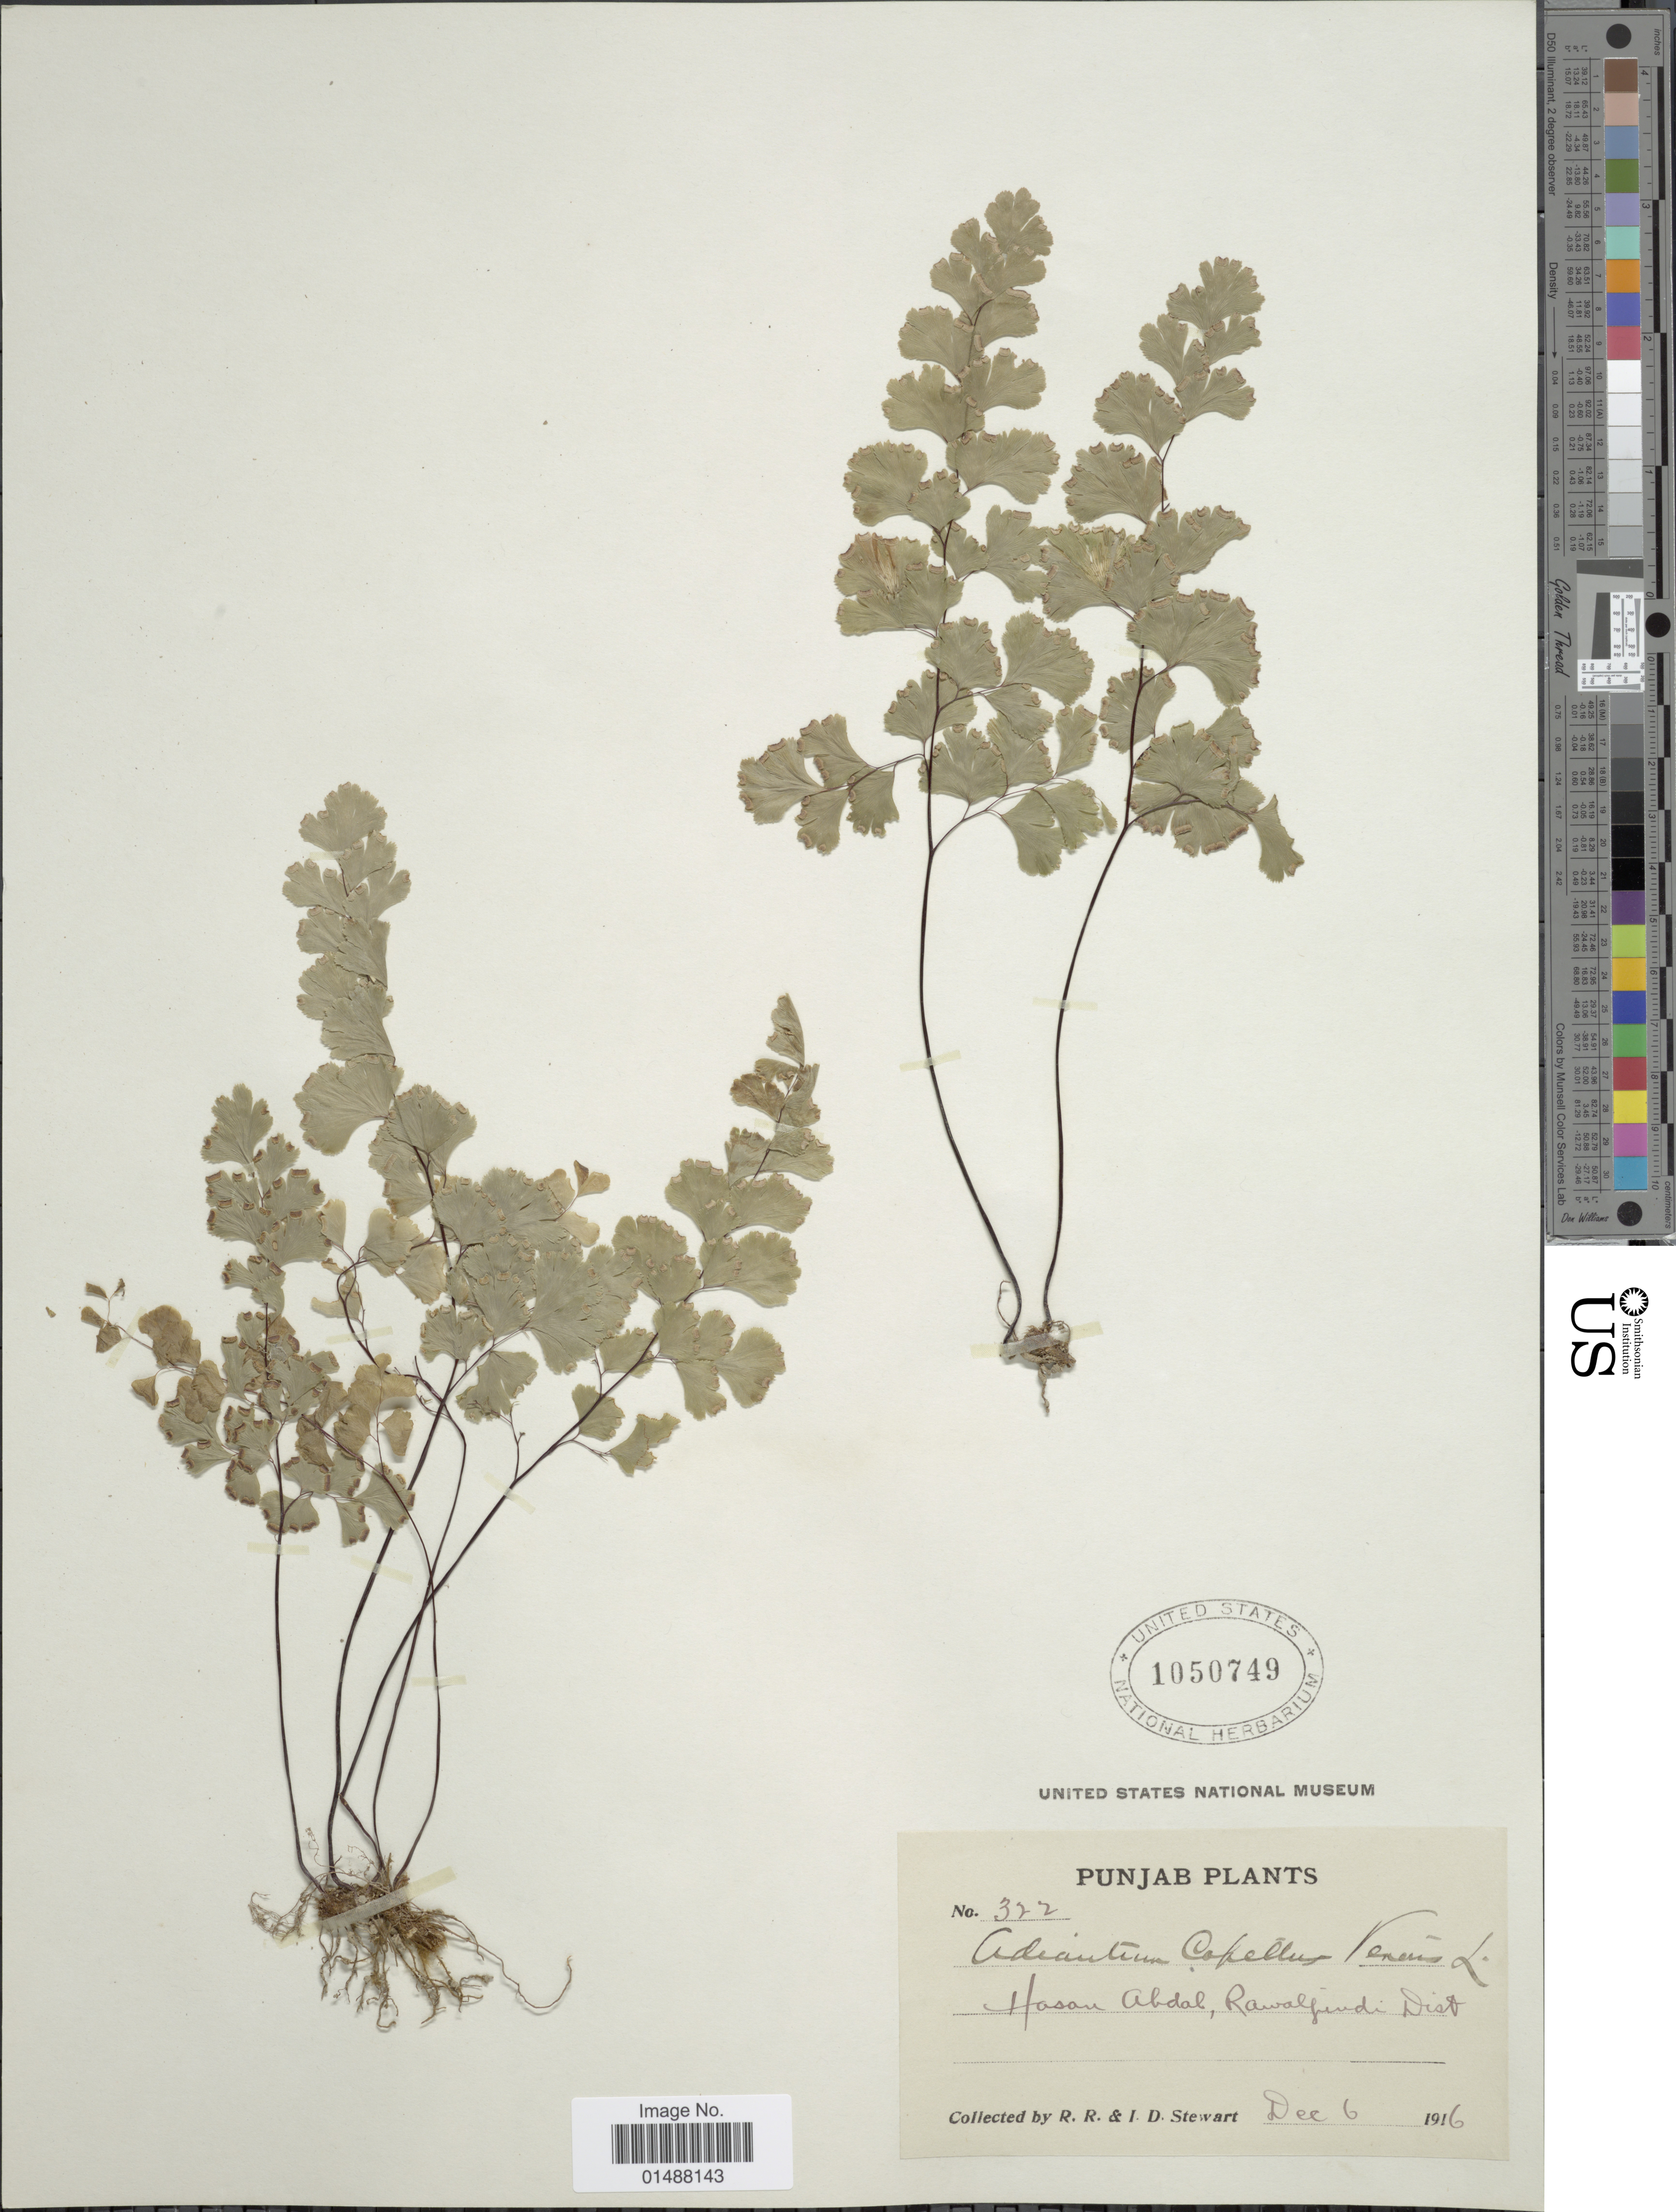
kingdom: Plantae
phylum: Tracheophyta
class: Polypodiopsida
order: Polypodiales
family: Pteridaceae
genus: Adiantum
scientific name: Adiantum capillus-veneris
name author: L.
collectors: R. R. Stewart & I. Stewart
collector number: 322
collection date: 1916-12-06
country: Pakistan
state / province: Punjab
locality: Hasan Abdal, Rawalpindi Dist.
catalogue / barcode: US 1050749